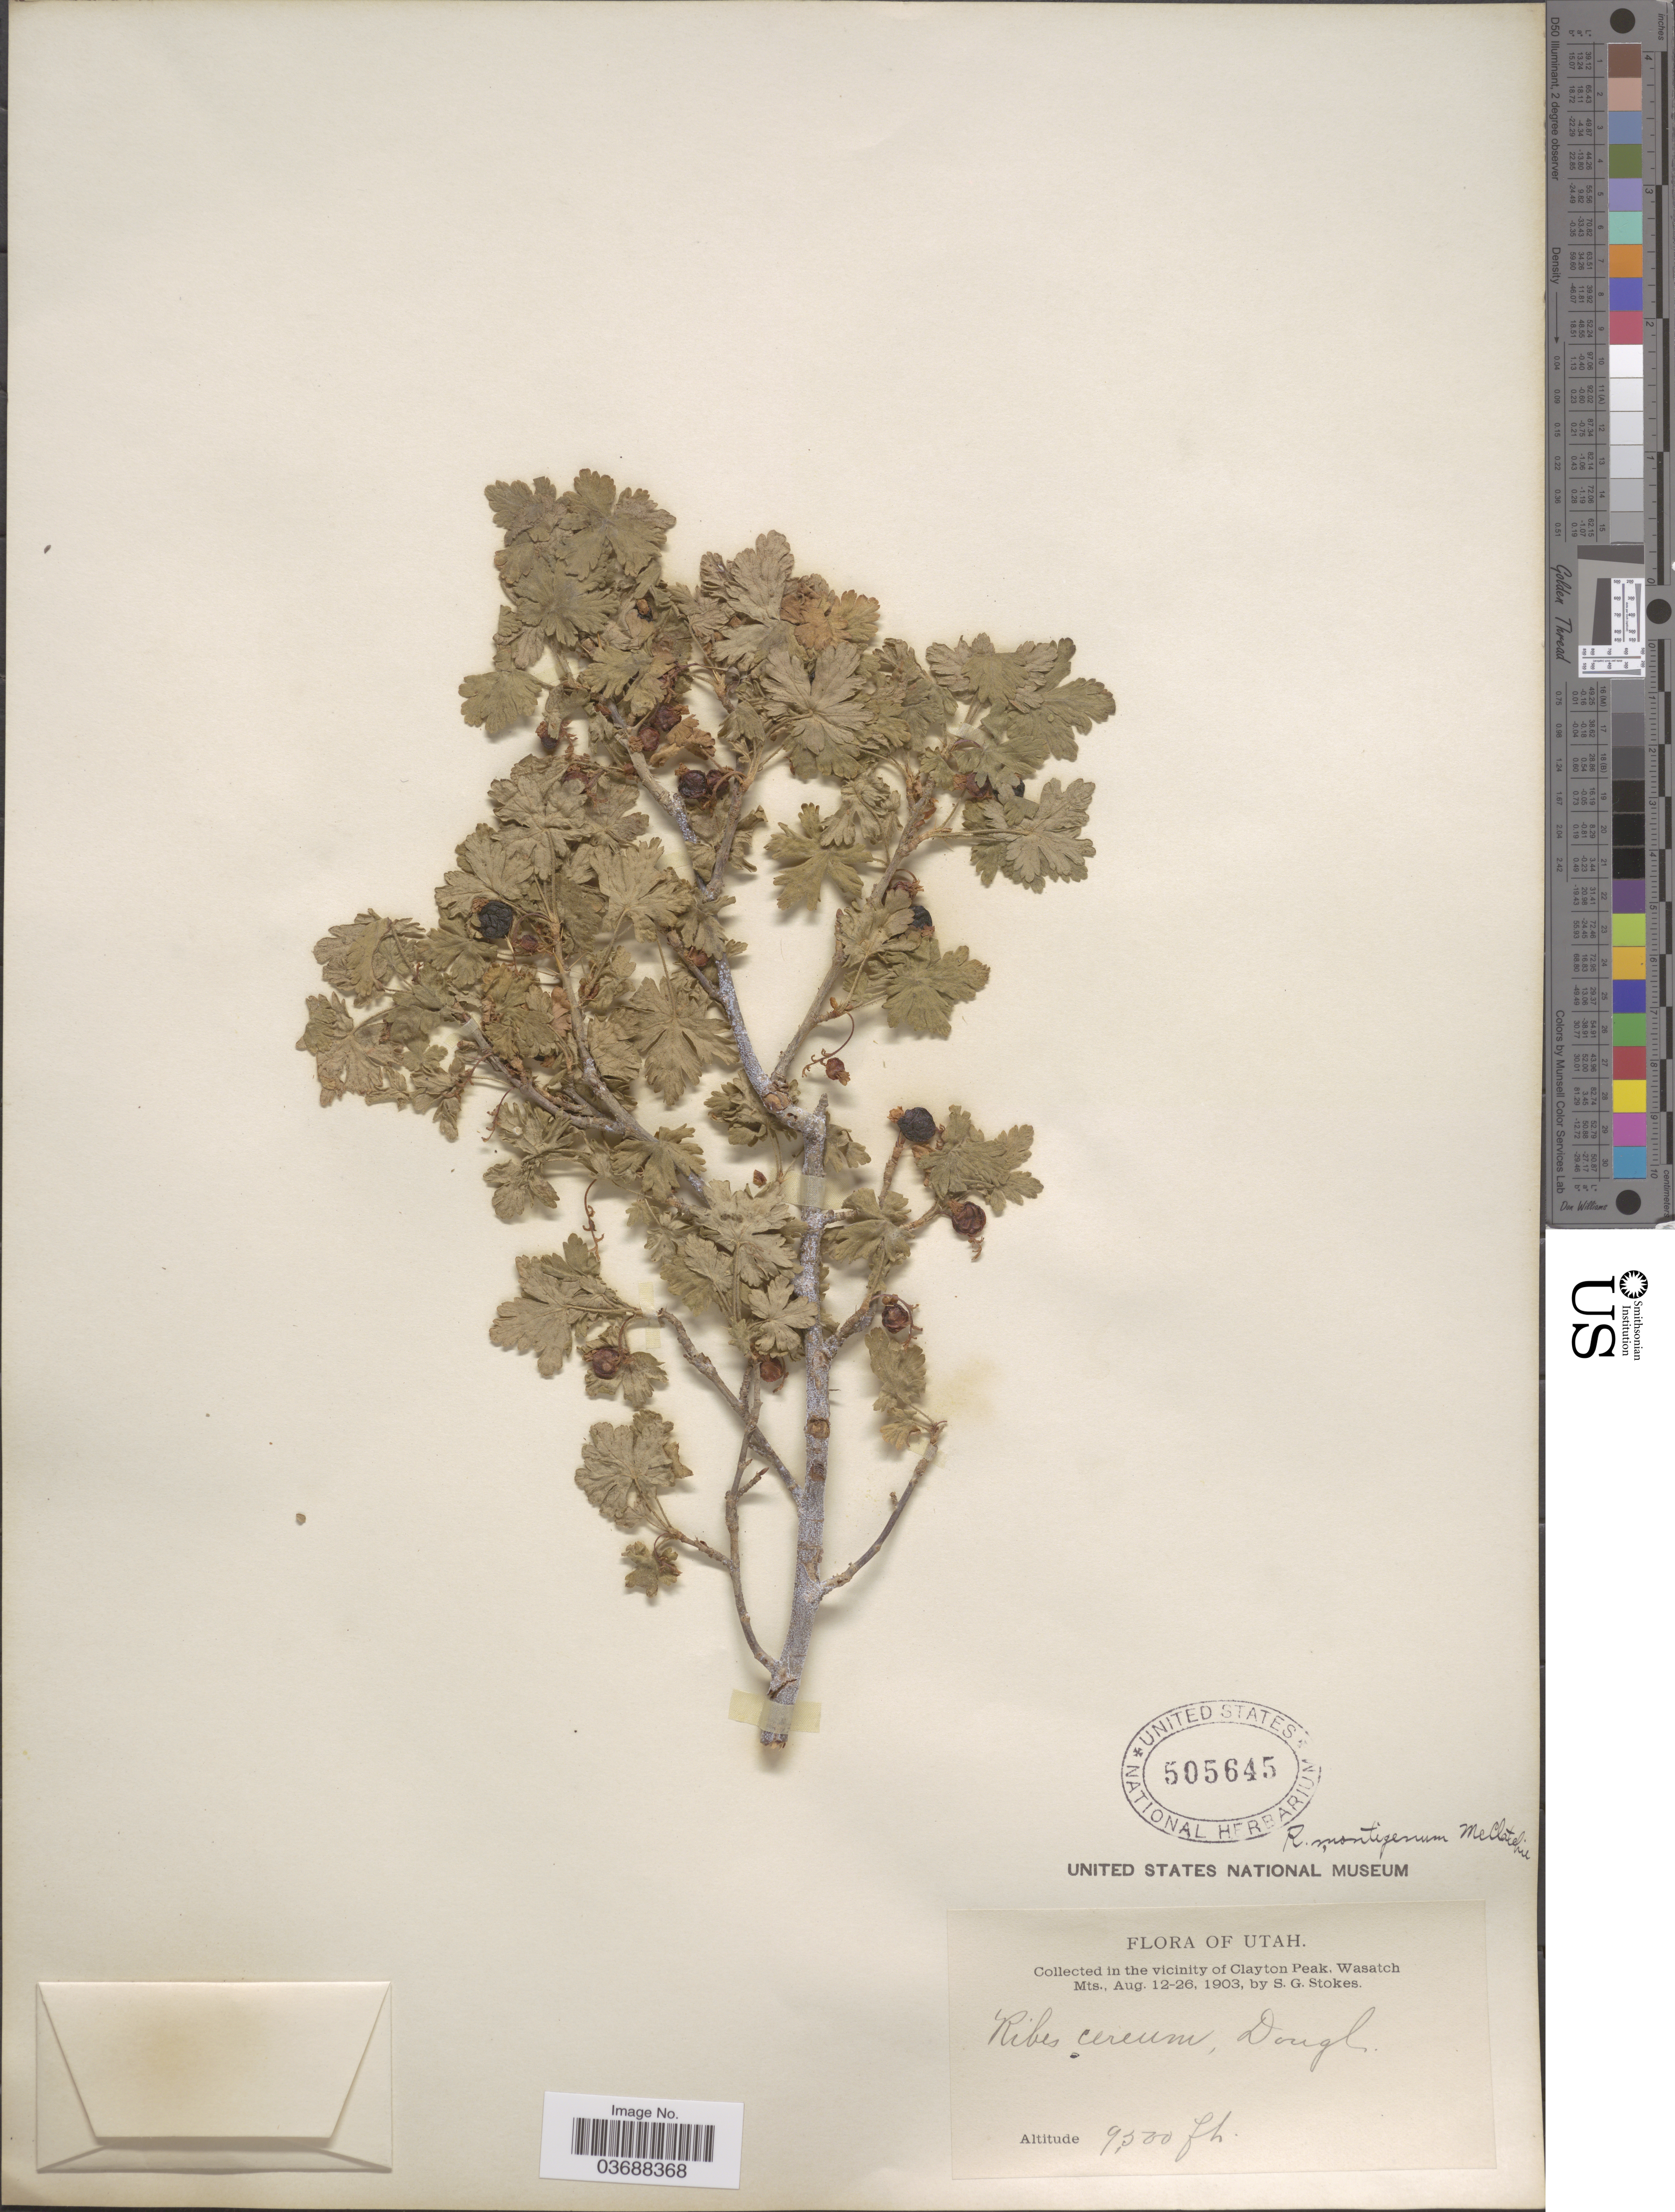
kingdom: Plantae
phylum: Tracheophyta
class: Magnoliopsida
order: Saxifragales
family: Grossulariaceae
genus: Ribes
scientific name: Ribes montigenum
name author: McClatchie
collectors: S. G. Stokes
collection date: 1903-08-12/1903-08-26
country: United States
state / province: Utah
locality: In the vicinity of Clayton Peak, Wasatch Mts.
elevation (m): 2896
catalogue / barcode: US 505645